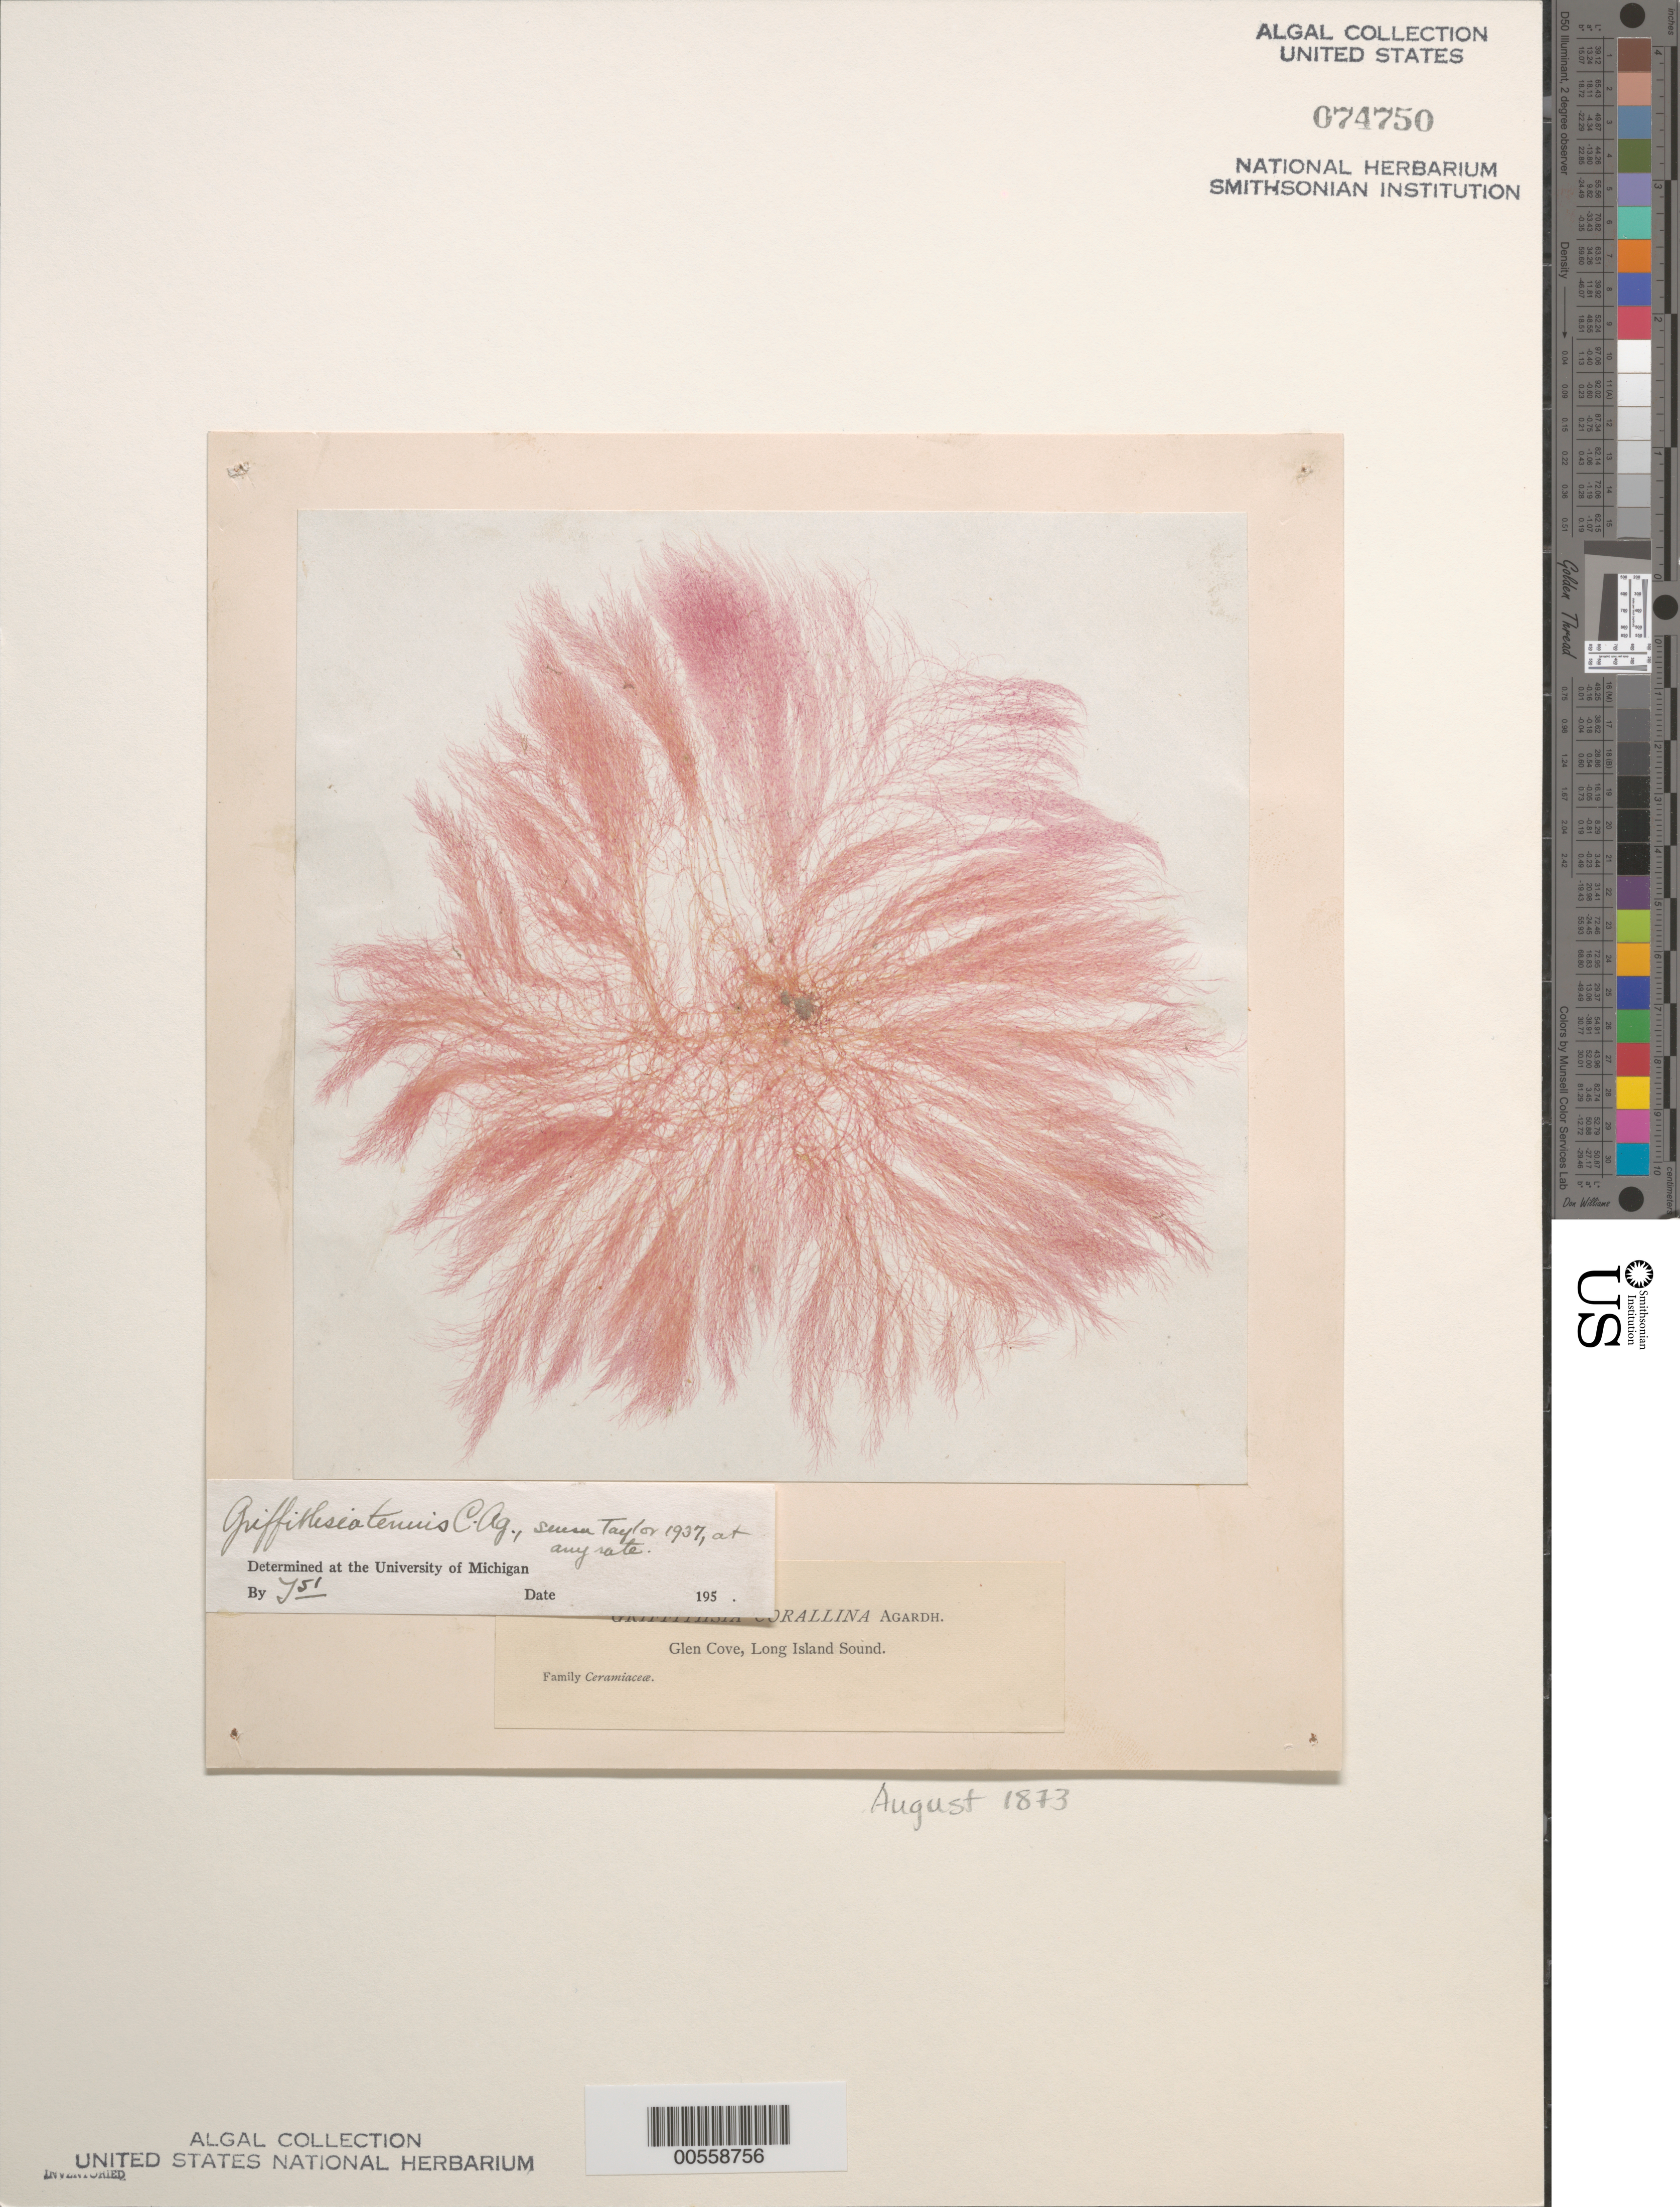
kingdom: Plantae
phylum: Rhodophyta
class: Florideophyceae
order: Ceramiales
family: Wrangeliaceae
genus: Anotrichium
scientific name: Anotrichium tenue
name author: (C. Agardh) Nägeli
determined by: Algae name updating Project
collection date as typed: Aug 1873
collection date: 1873-08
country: United States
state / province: New York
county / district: Nassau County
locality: Glen Cove, Long Island Sound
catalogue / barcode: US 74750